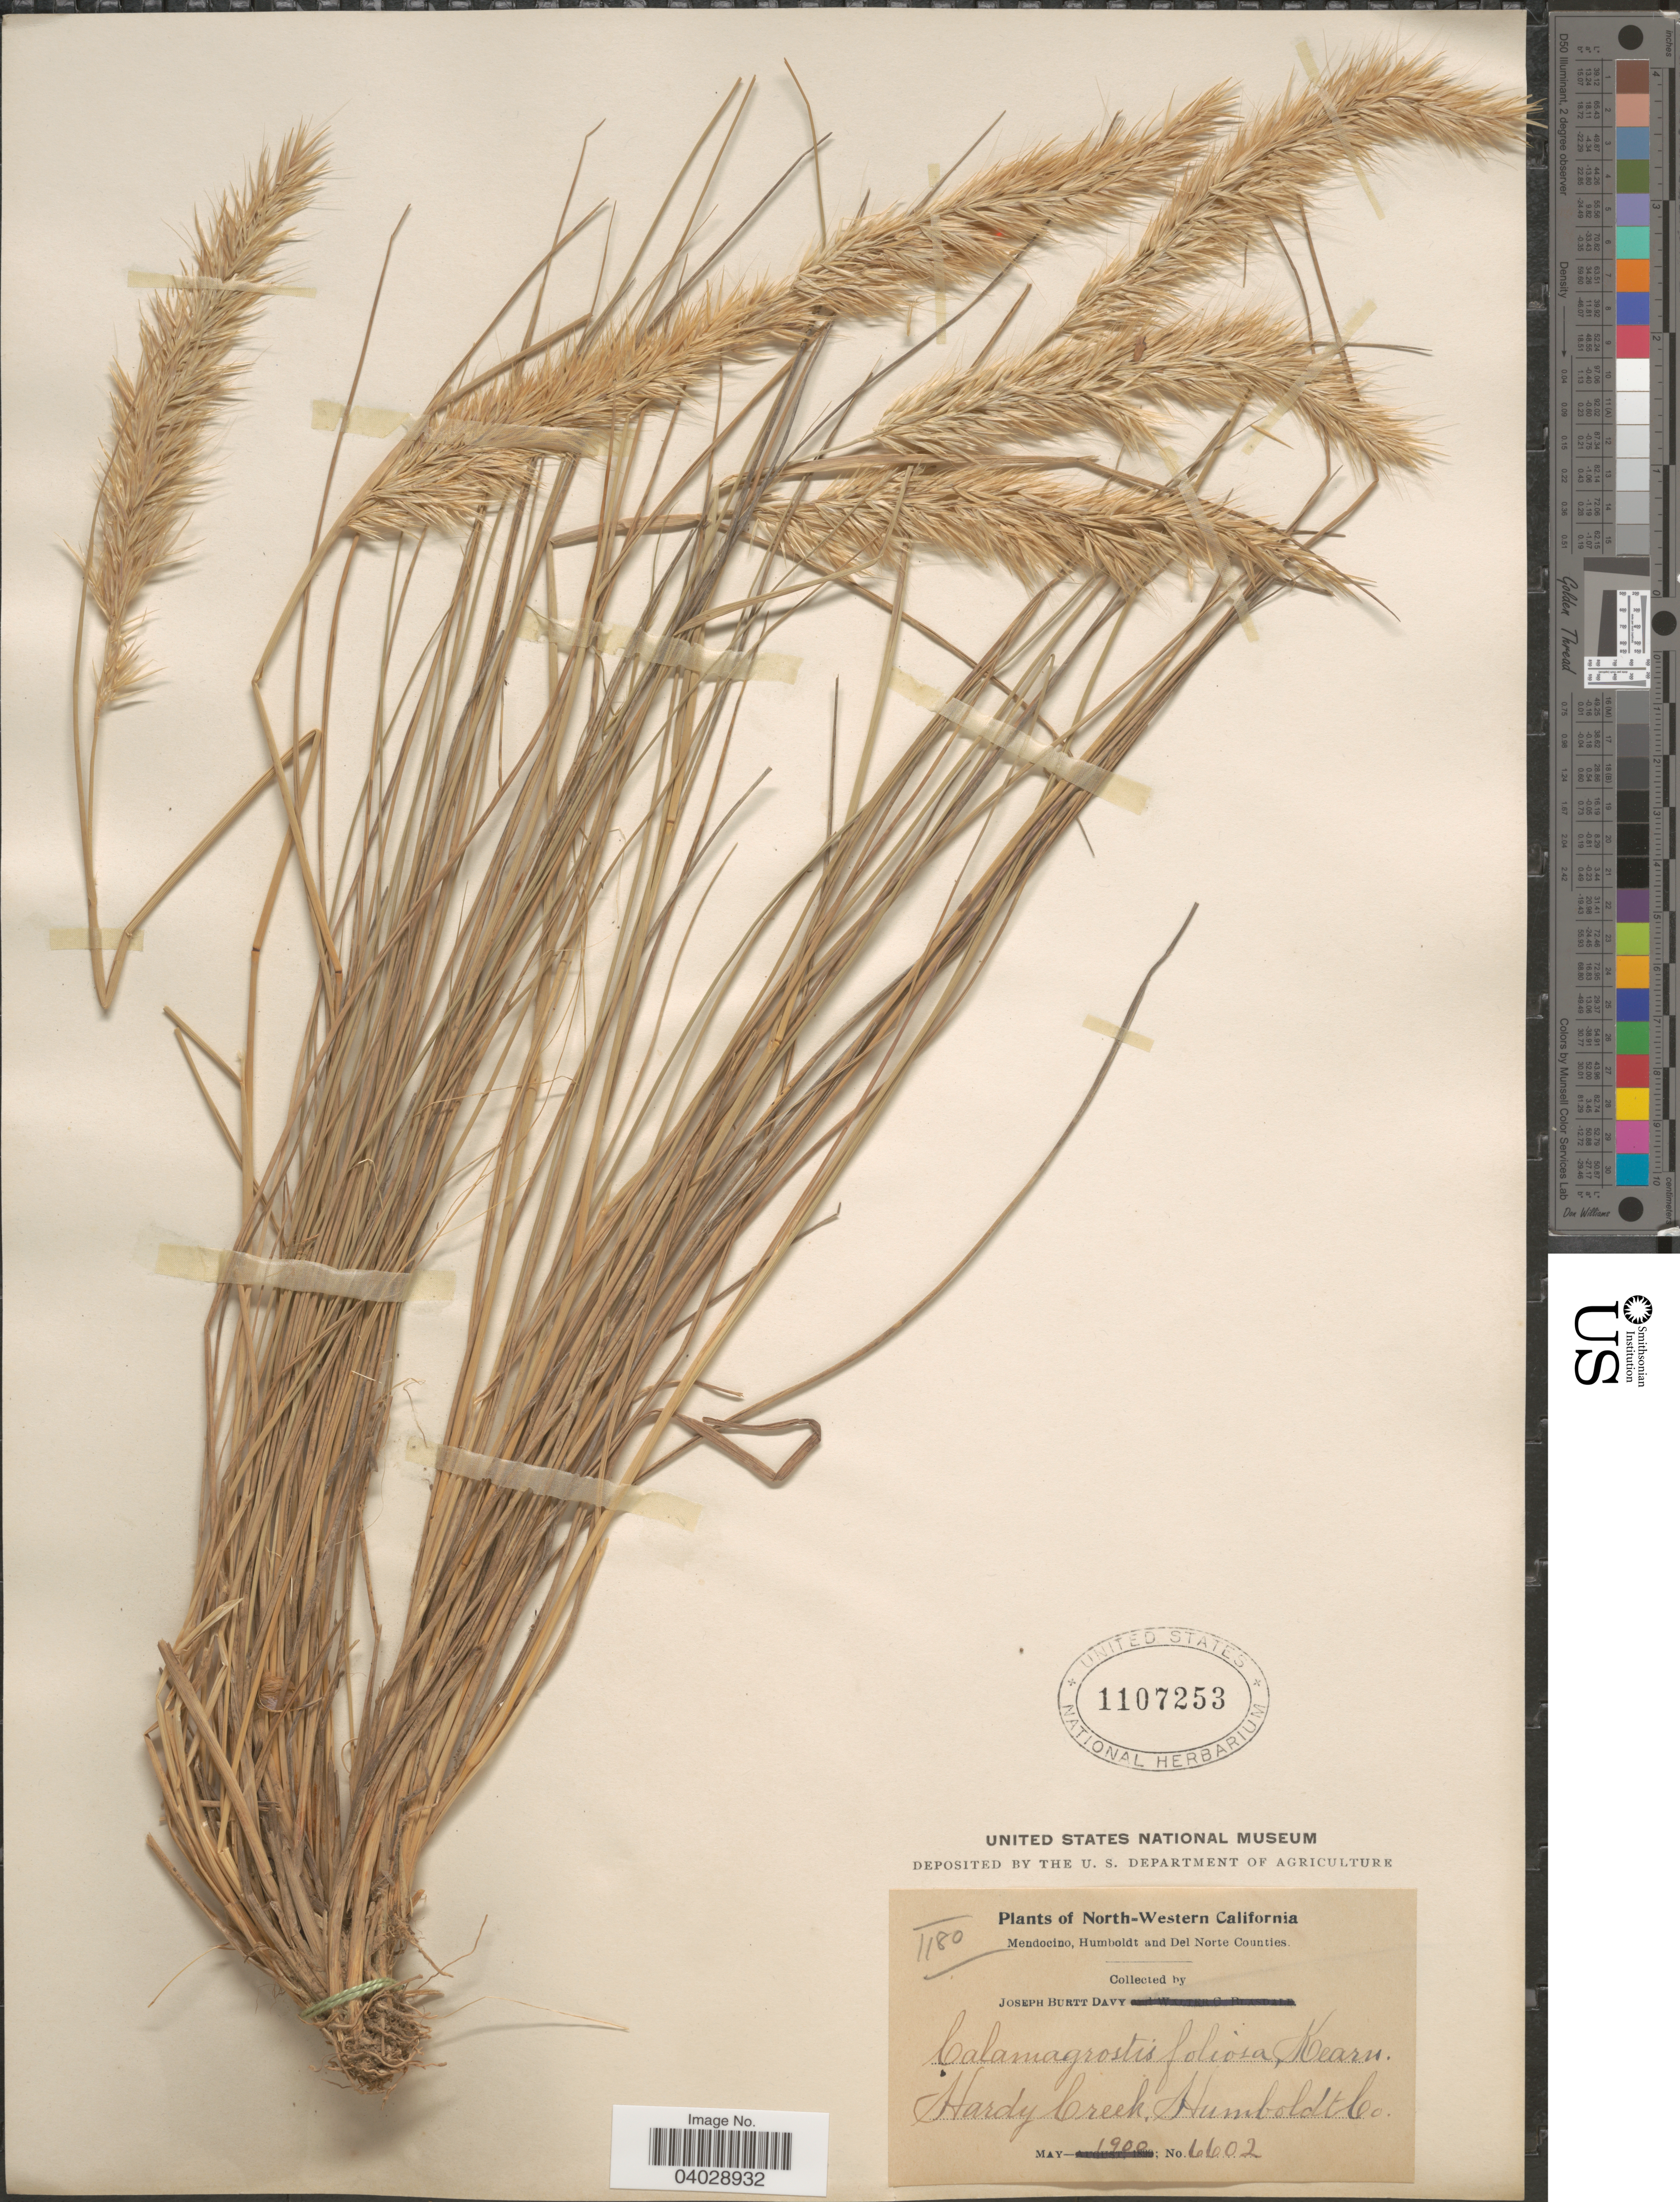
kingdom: Plantae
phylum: Tracheophyta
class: Liliopsida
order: Poales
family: Poaceae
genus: Calamagrostis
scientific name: Calamagrostis foliosa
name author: Kearney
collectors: J. Burtt Davy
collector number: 6602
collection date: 1900-05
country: United States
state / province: California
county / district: Humboldt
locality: North-Western California. Hardy Creek, Humboldt County.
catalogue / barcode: US 1107253